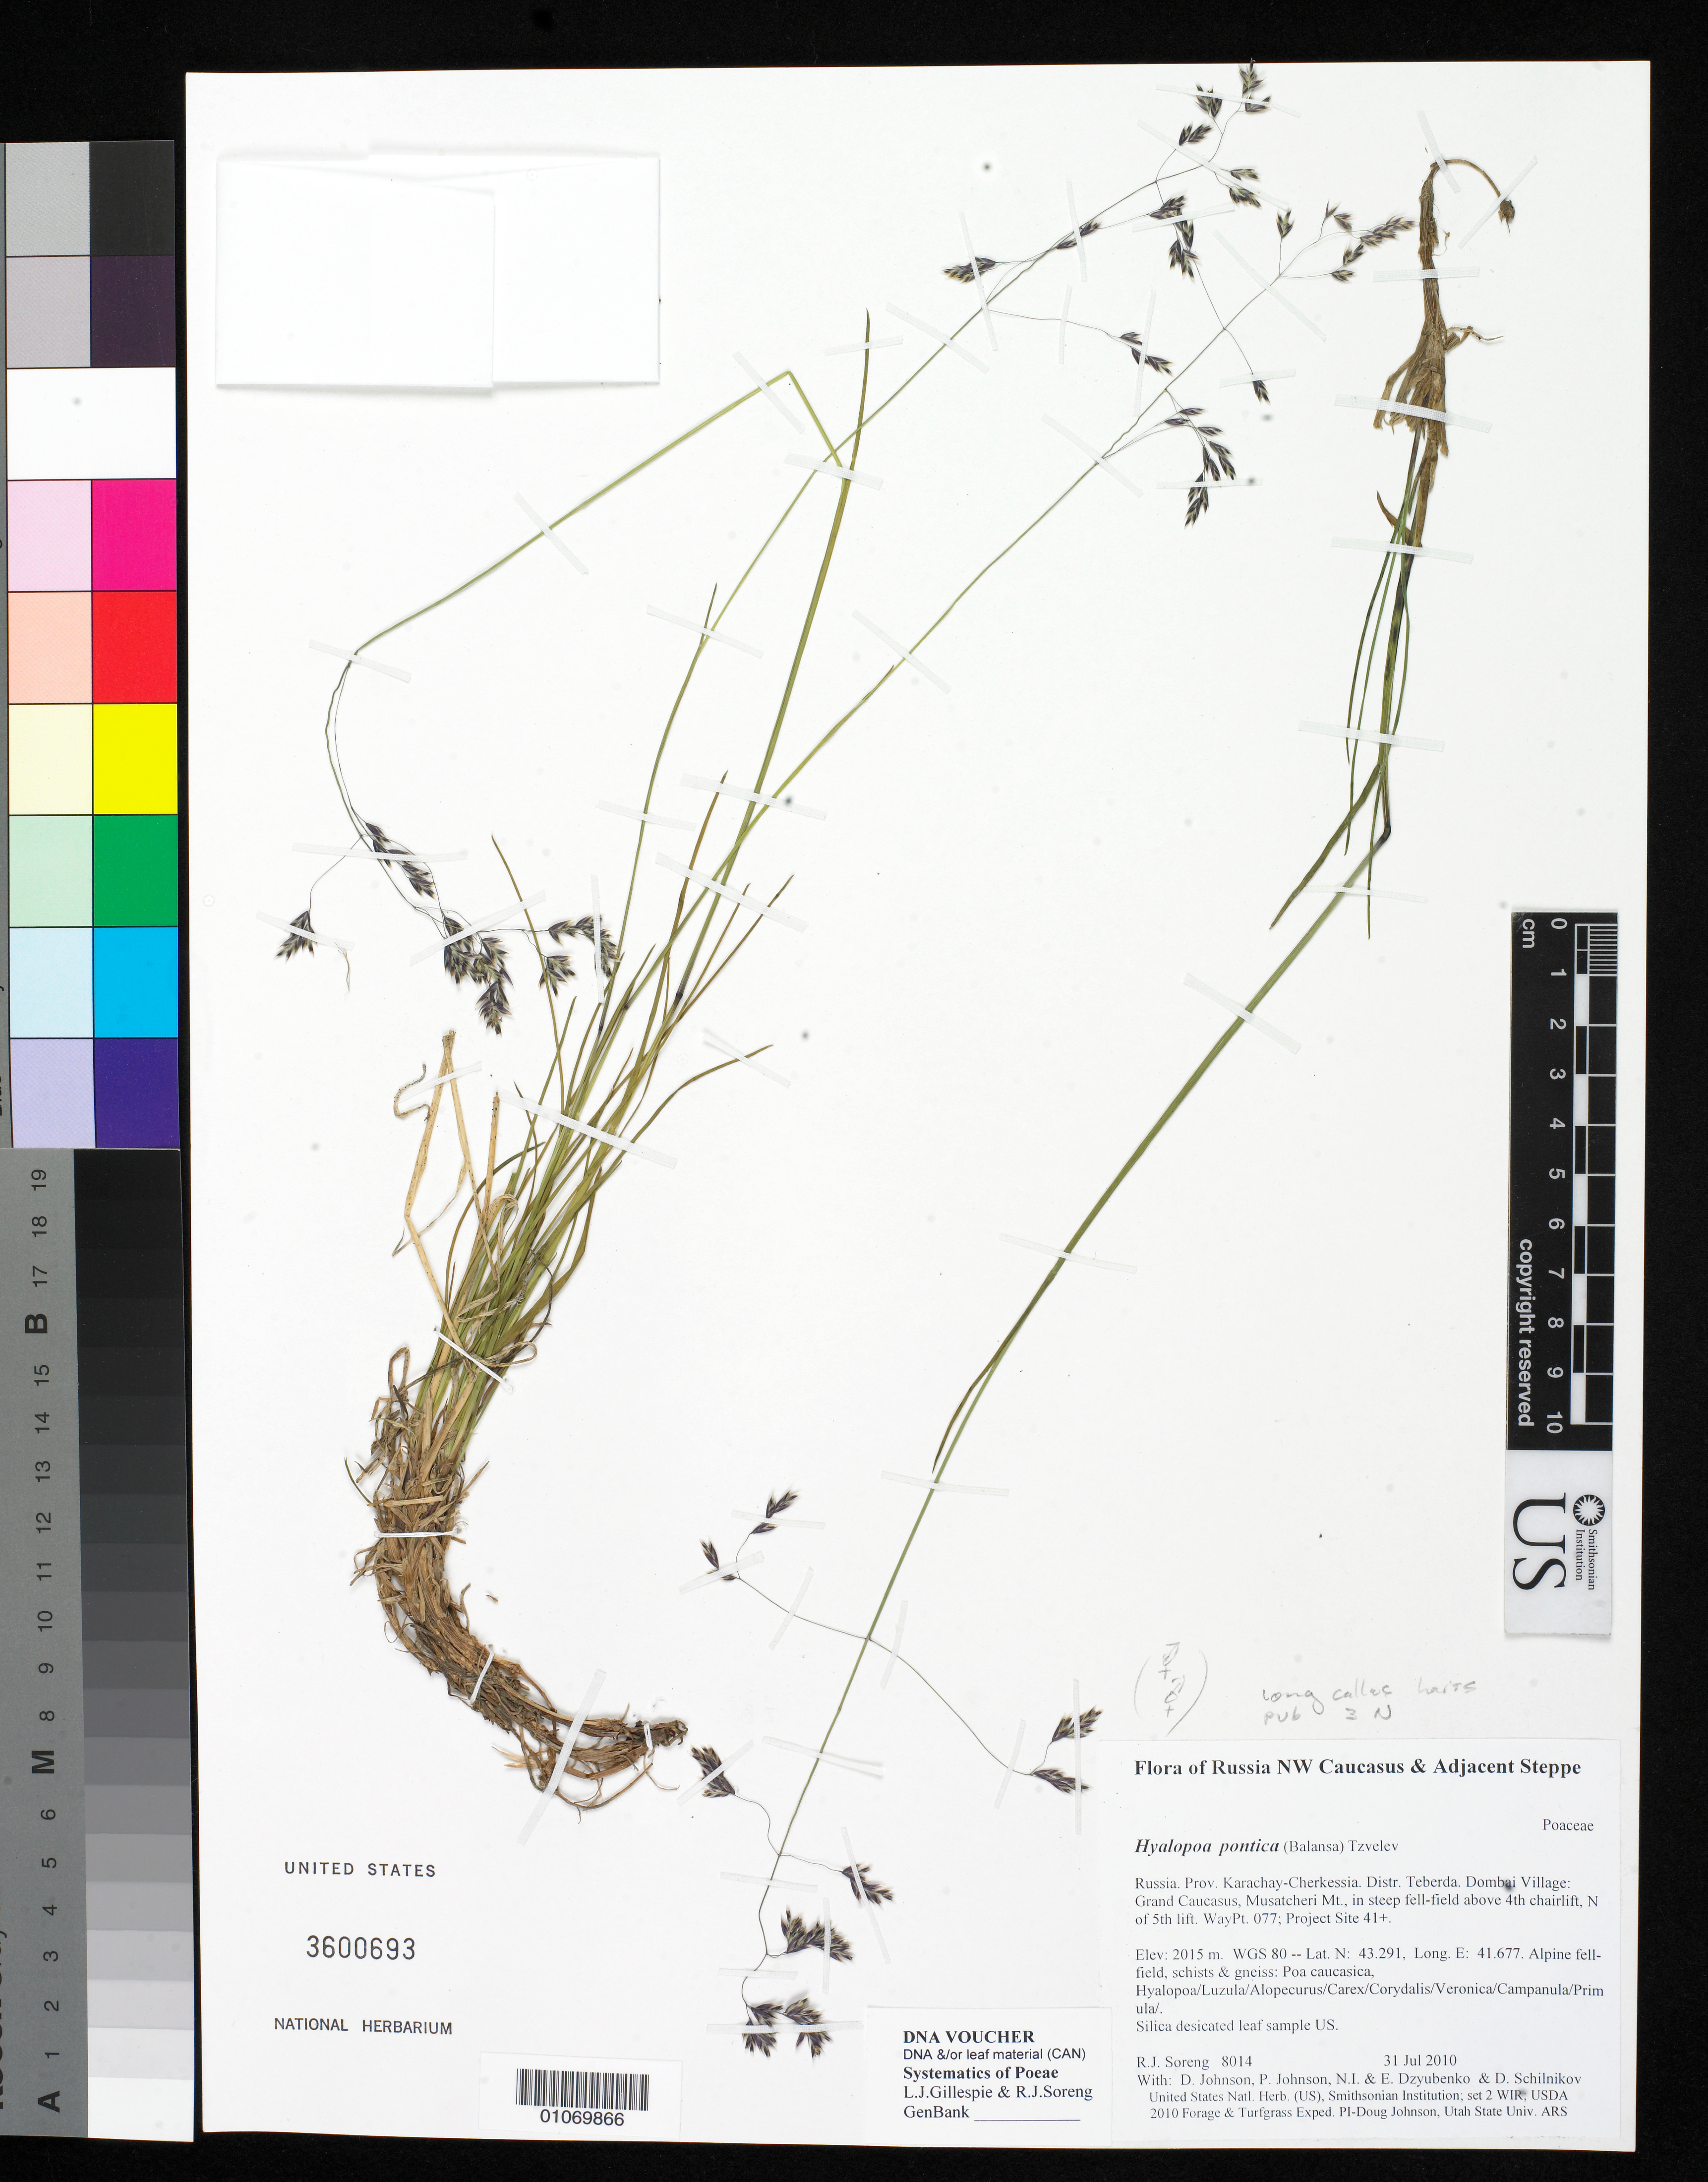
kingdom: Plantae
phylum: Tracheophyta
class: Liliopsida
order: Poales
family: Poaceae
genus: Hyalopoa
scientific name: Hyalopoa pontica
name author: (Balansa) Tzvelev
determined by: Soreng, Robert J., Research Associate (BOT), Smithsonian Institution - National Museum of Natural History (UNITED STATES)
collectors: R. J. Soreng, D. Johnson, P. Johnson, N. Dzyubenko, E. Dzyubenko & D. Schilnikov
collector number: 8014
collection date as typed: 31 Jul 2010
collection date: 2010-07-31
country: Russian Federation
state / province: Karachay-Cherkess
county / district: Teberda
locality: Dombai Village: Grand Caucasus, Musatcheri Mt., in steep fell-field above 4th chairlift, N of 5th lift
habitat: Alpine fell-field, schists & gneiss: Poa caucasica, Hyalopoa/Luzula/Alopecurus/Carex/Corydalis/Veronica/Campanula/Primula/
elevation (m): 3015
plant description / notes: US, WIR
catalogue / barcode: US 3600693